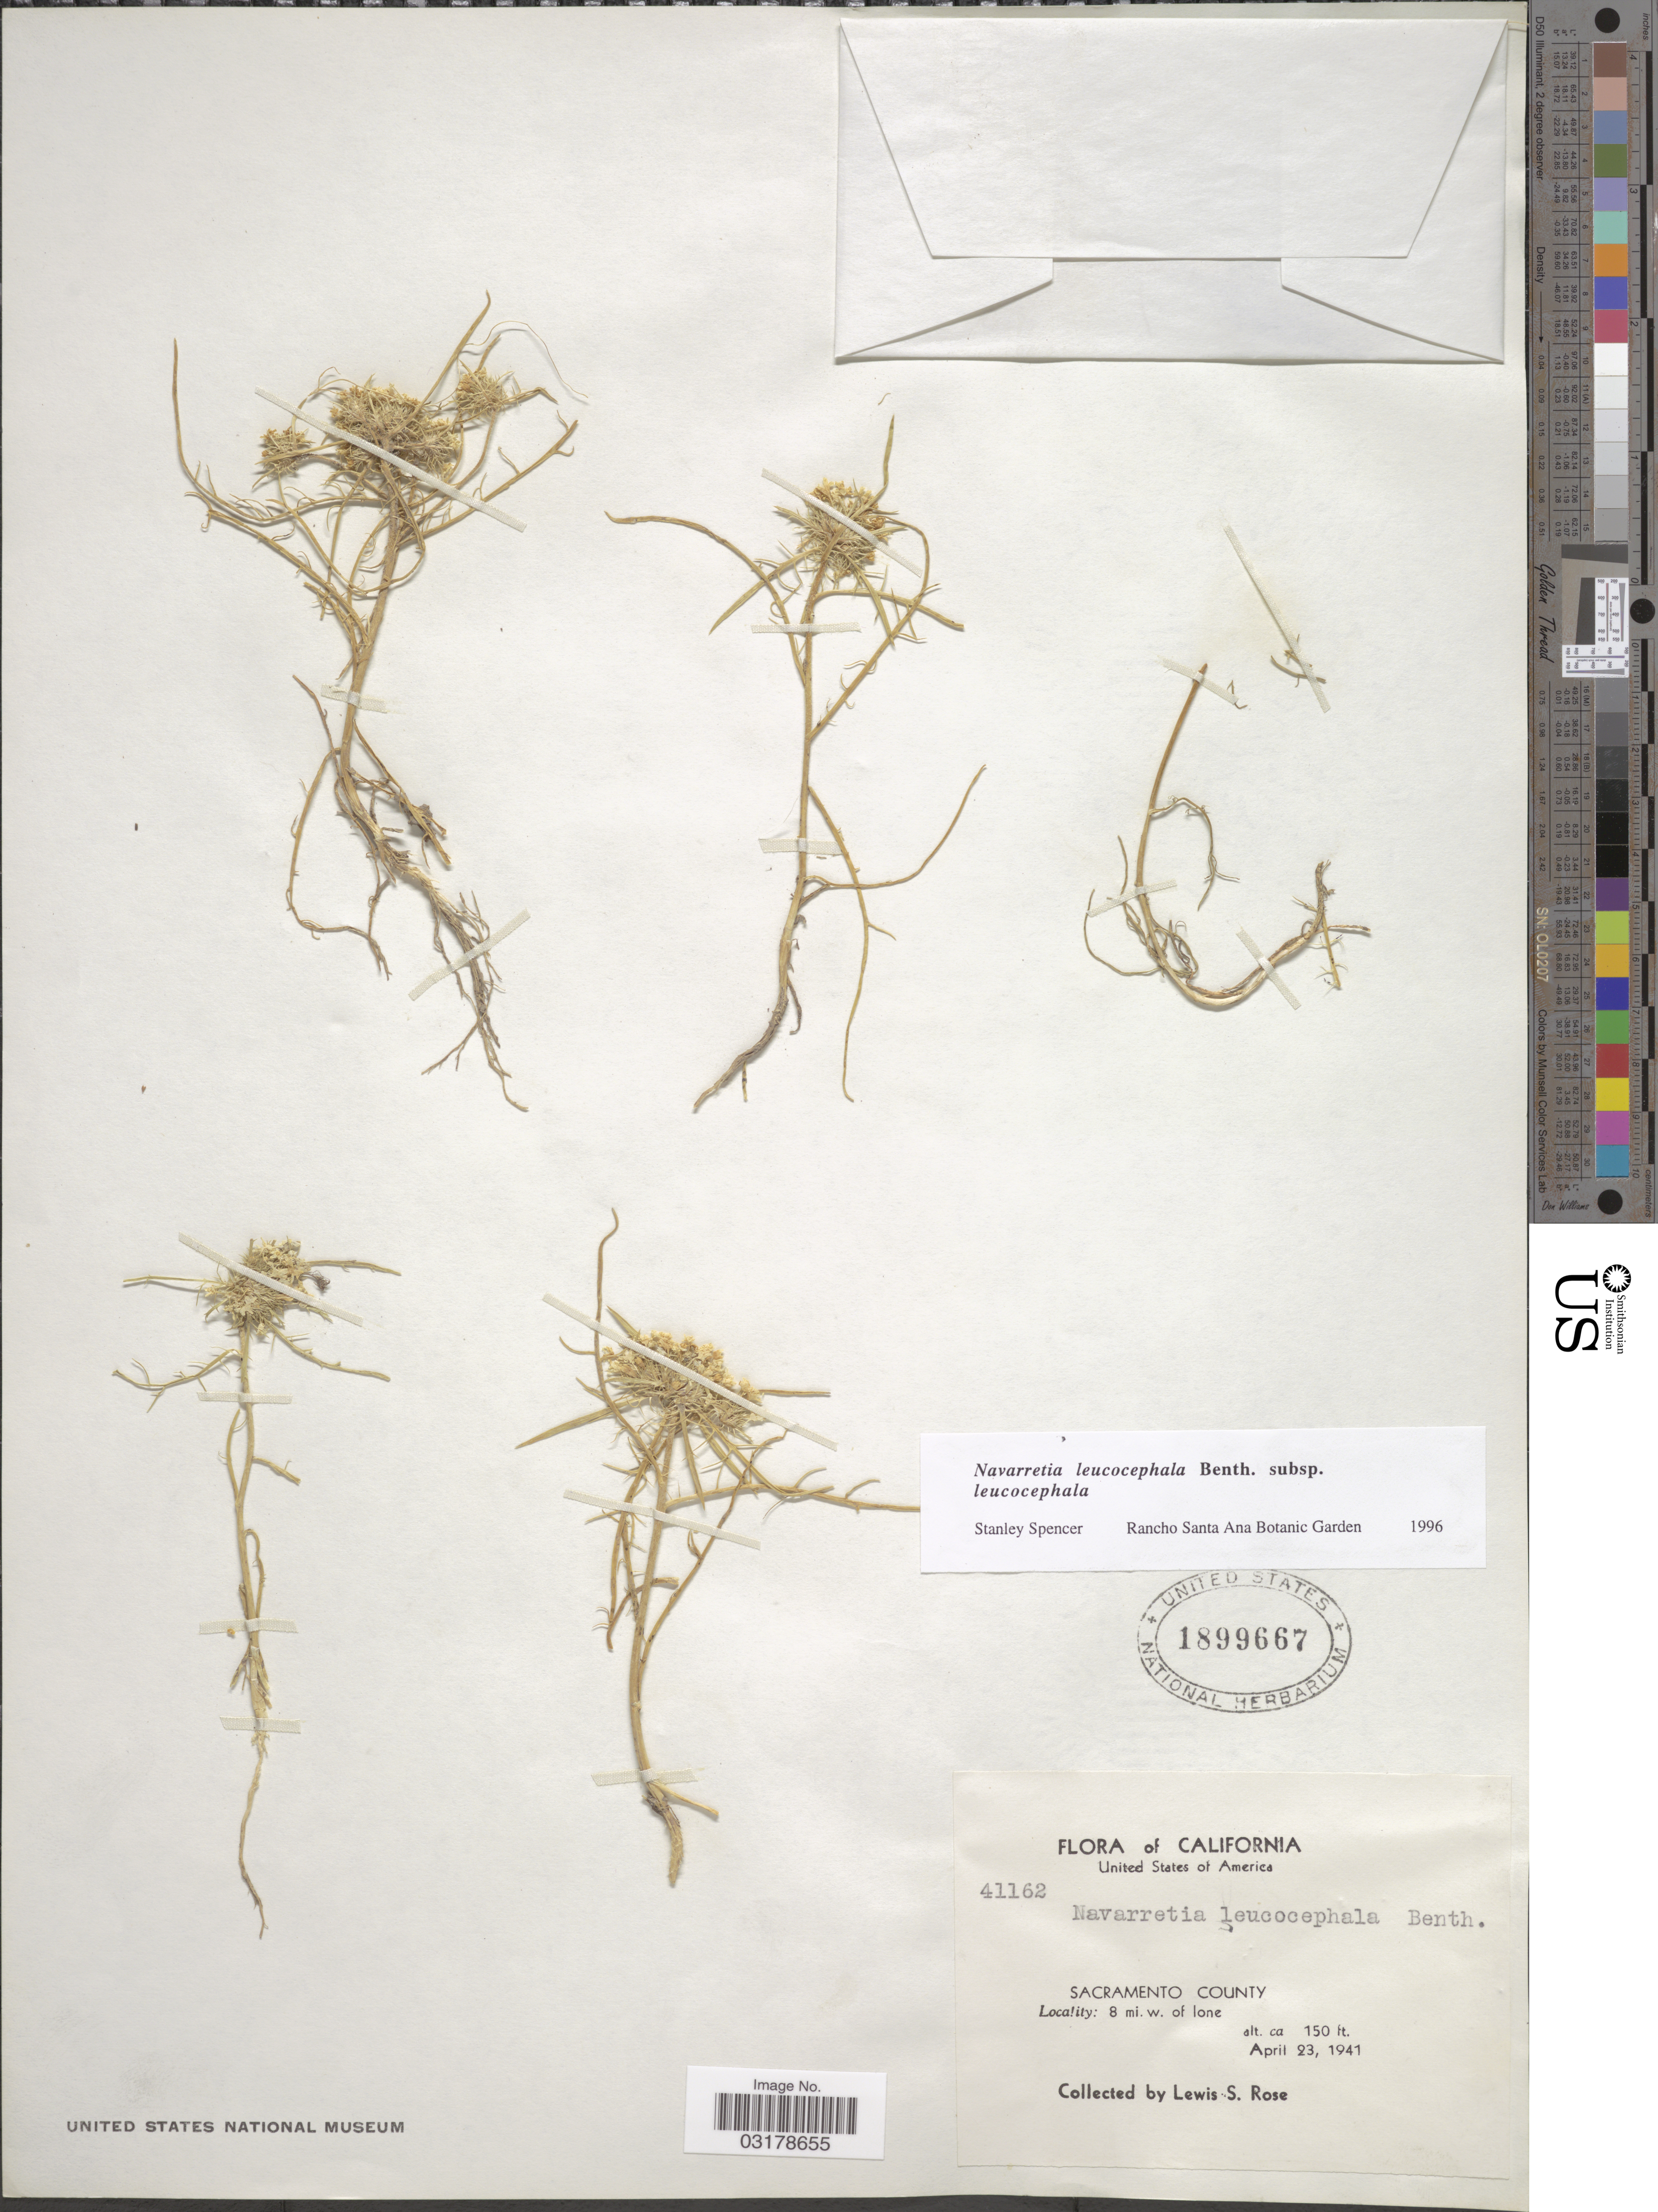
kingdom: Plantae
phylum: Tracheophyta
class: Magnoliopsida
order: Ericales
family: Polemoniaceae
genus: Navarretia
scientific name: Navarretia leucocephala subsp. leucocephala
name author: Benth.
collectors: L. S. Rose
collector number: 41162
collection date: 1941-04-23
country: United States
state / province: California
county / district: Sacramento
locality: United States of America. Sacramento County. 8 mi. w. of Ione.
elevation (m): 46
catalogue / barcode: US 1899667